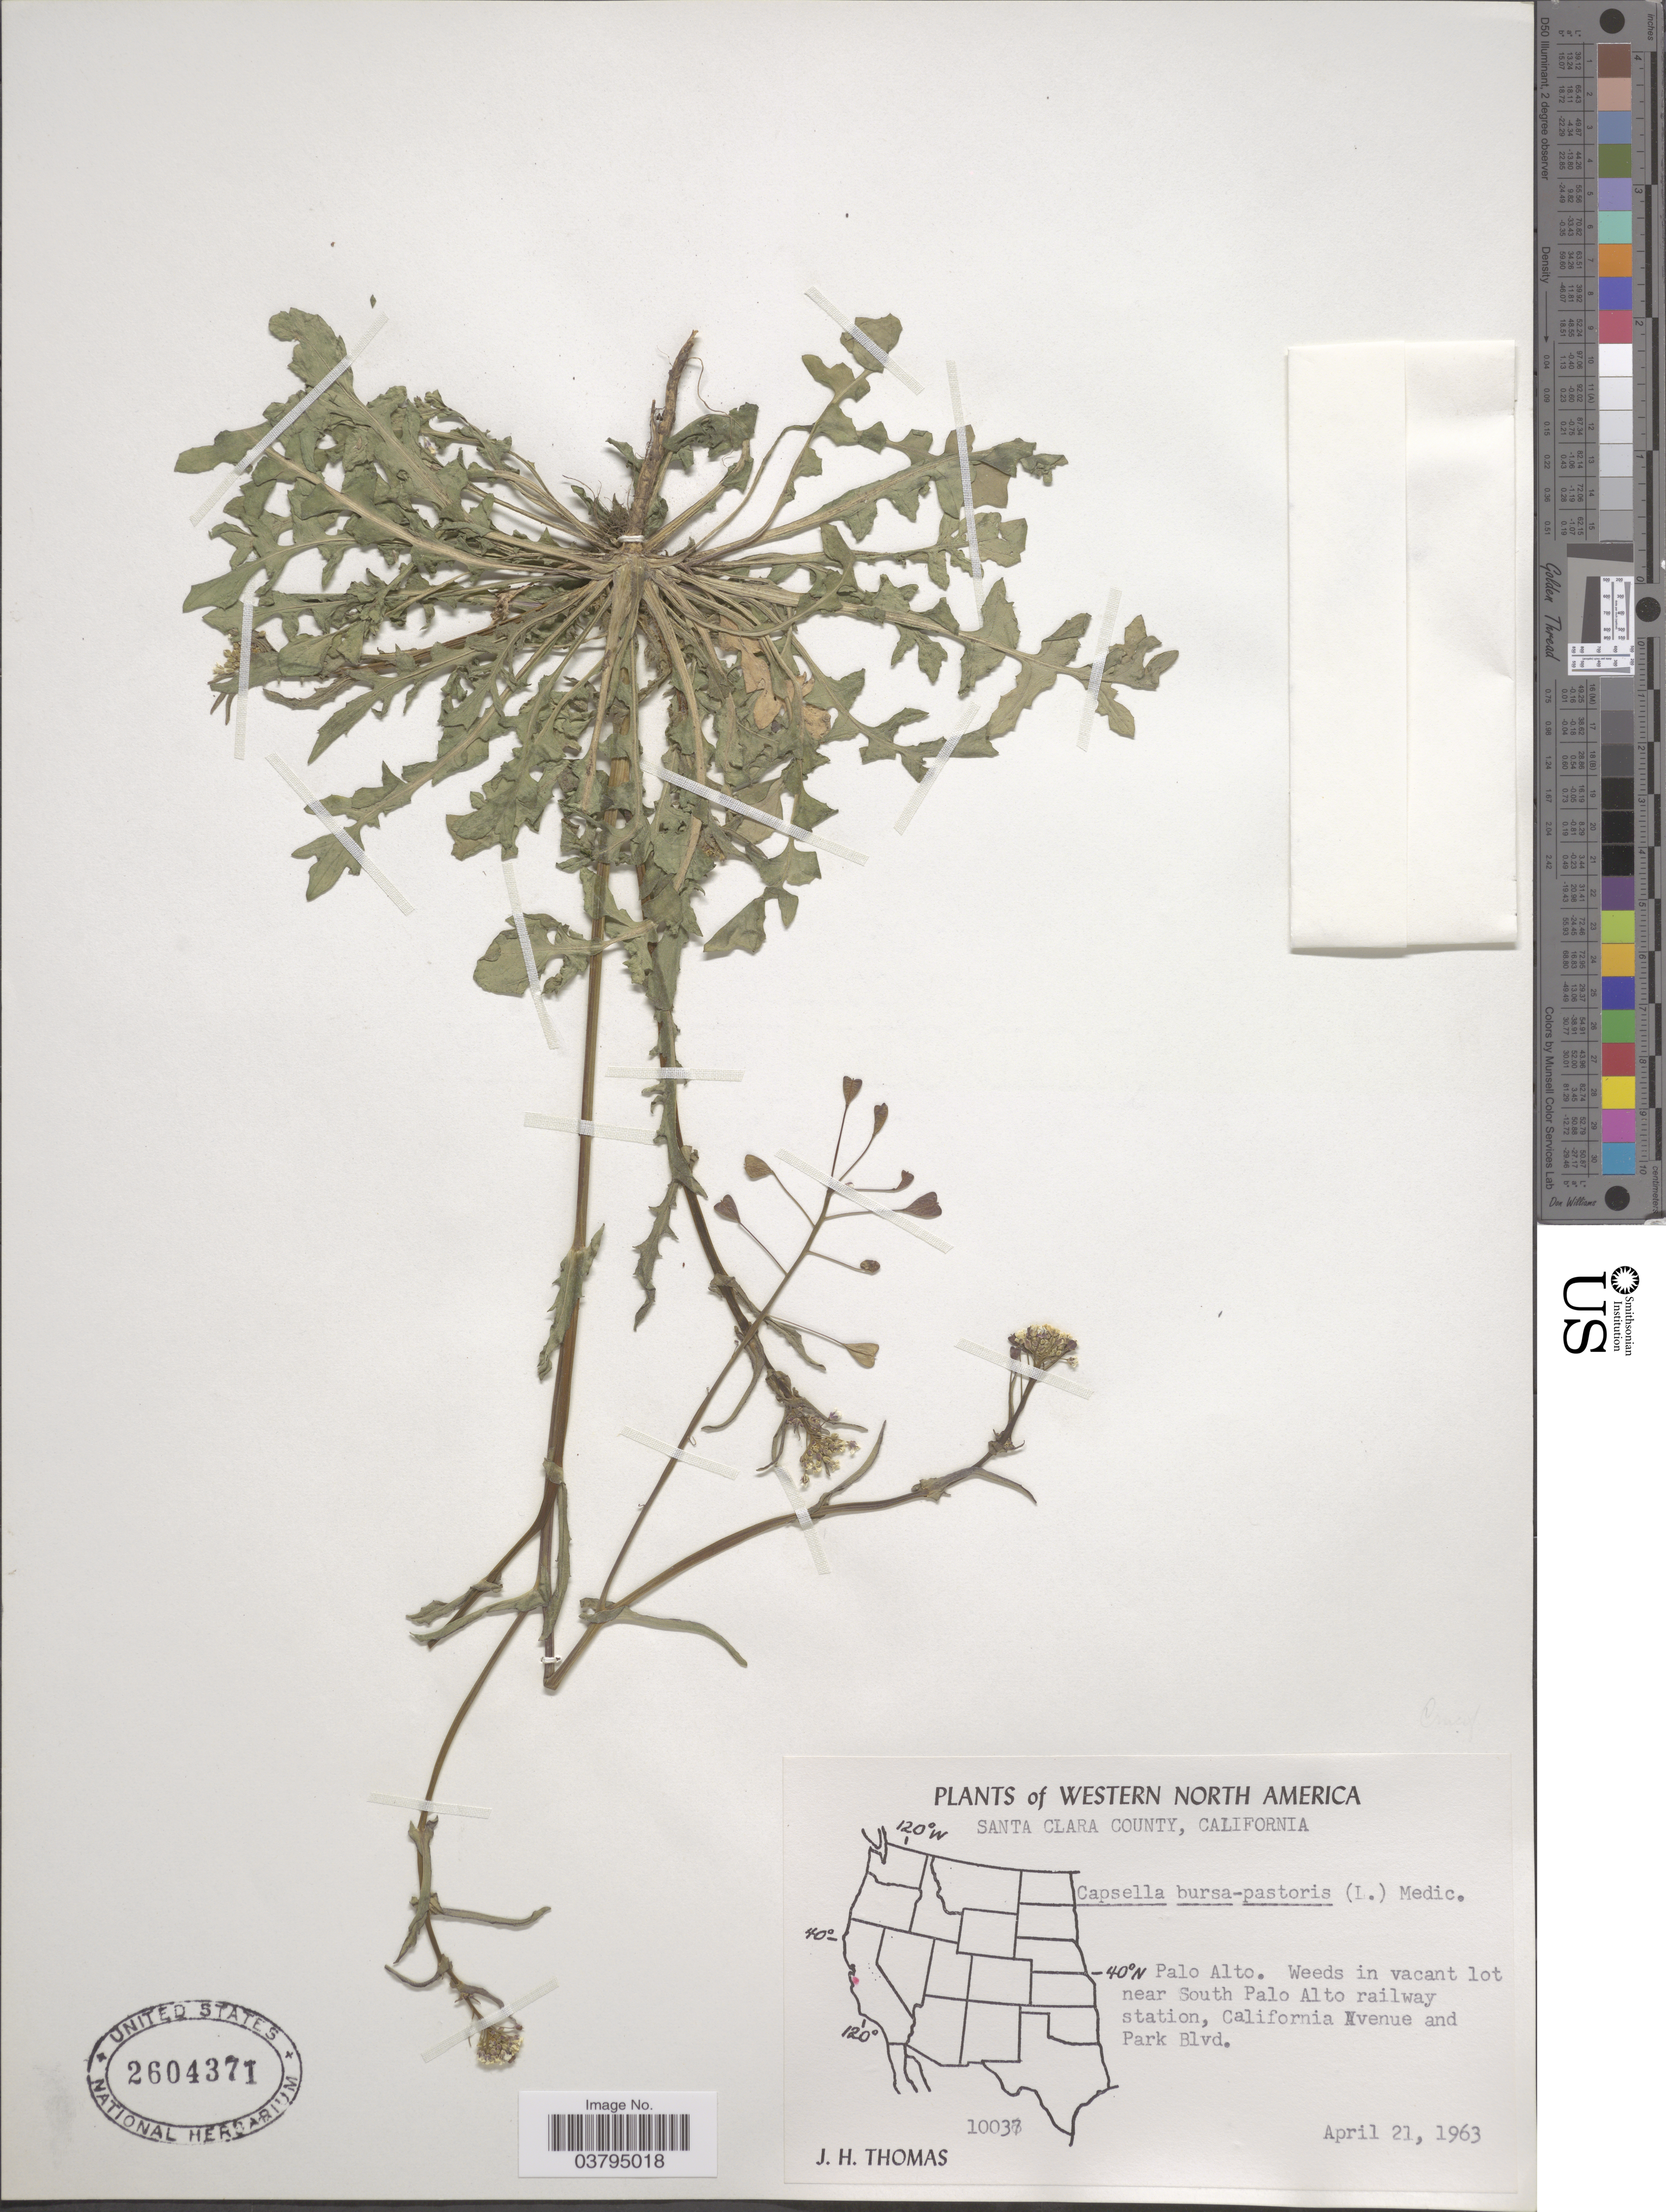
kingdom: Plantae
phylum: Tracheophyta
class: Magnoliopsida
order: Brassicales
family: Brassicaceae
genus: Capsella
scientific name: Capsella bursa-pastoris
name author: (L.) Medik.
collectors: J. H. Thomas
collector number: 10037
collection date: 1963-04-21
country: United States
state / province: California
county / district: Santa Clara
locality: Western North America. Santa Clara County. Palo Alto. In vacant lot near South Palo Alto railway station, California Avenue and Park Blvd.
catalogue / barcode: US 2604371